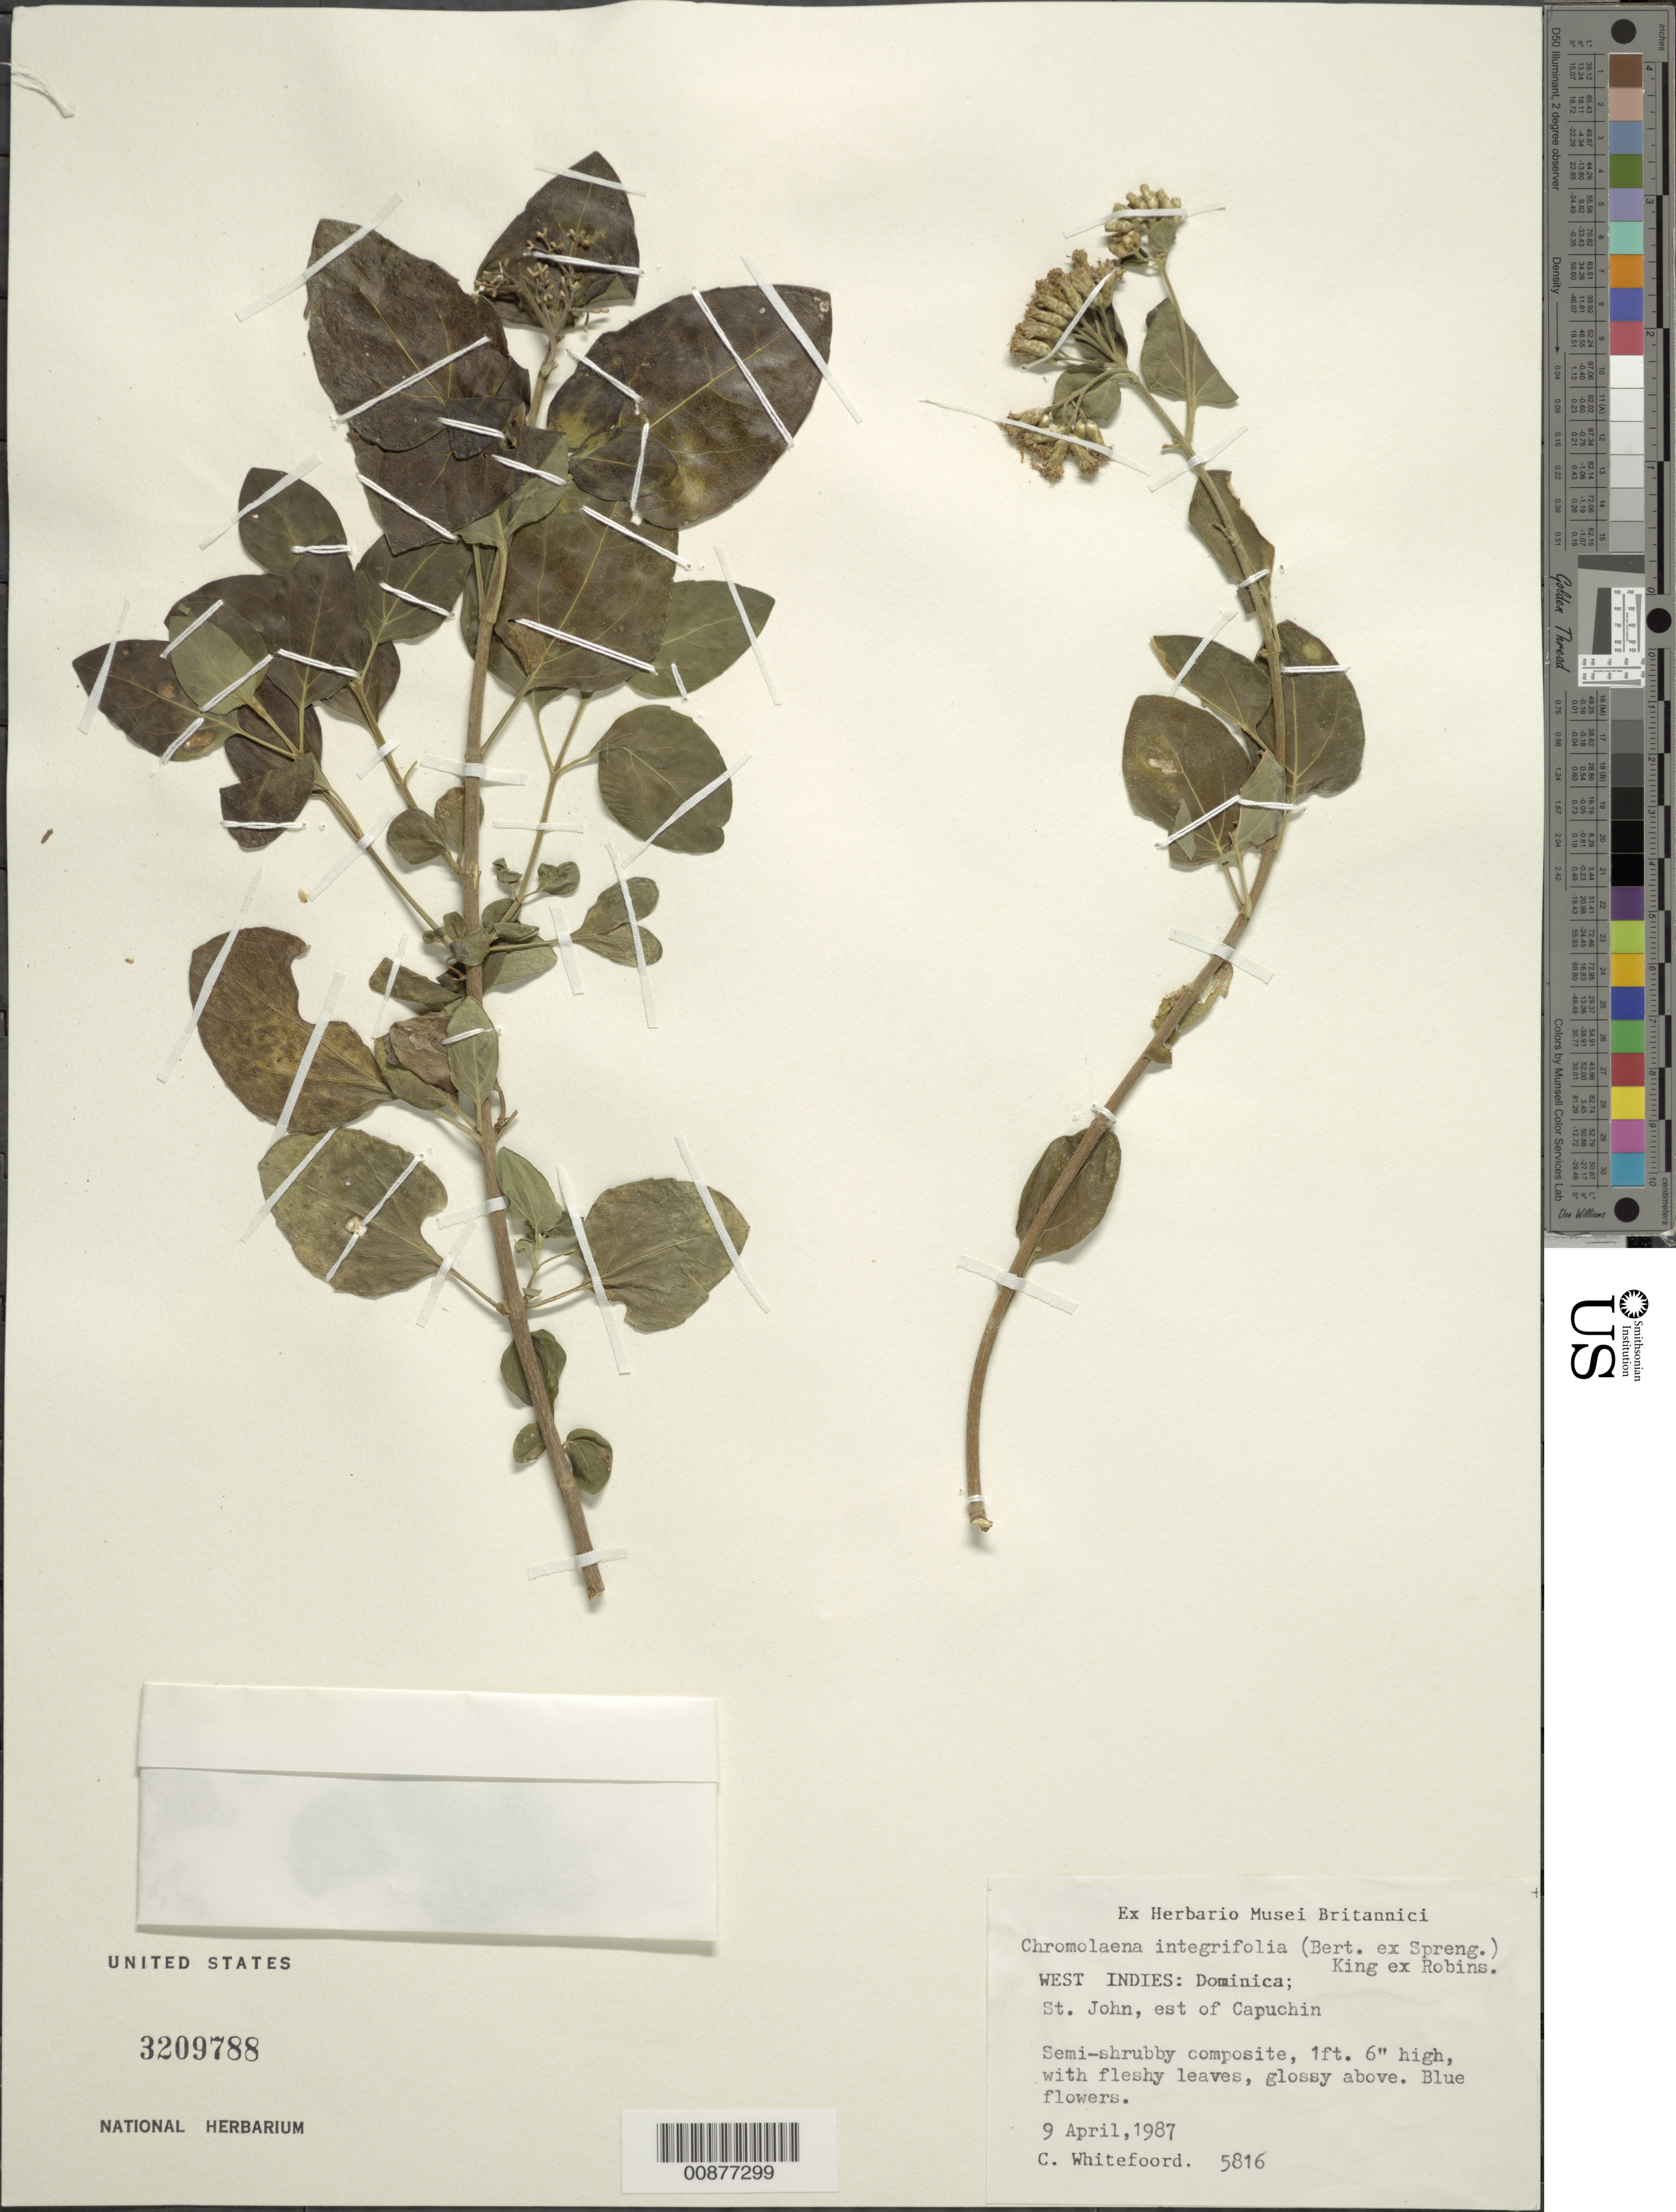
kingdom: Plantae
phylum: Tracheophyta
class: Magnoliopsida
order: Asterales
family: Asteraceae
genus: Chromolaena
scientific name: Chromolaena integrifolia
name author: (Lam.) R.M. King & H. Rob.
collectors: C. Whitefoord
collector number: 5816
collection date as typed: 09 Apr 1987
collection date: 1987-04-09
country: Dominica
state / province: St. John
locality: Est of Capuchin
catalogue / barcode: US 3209788